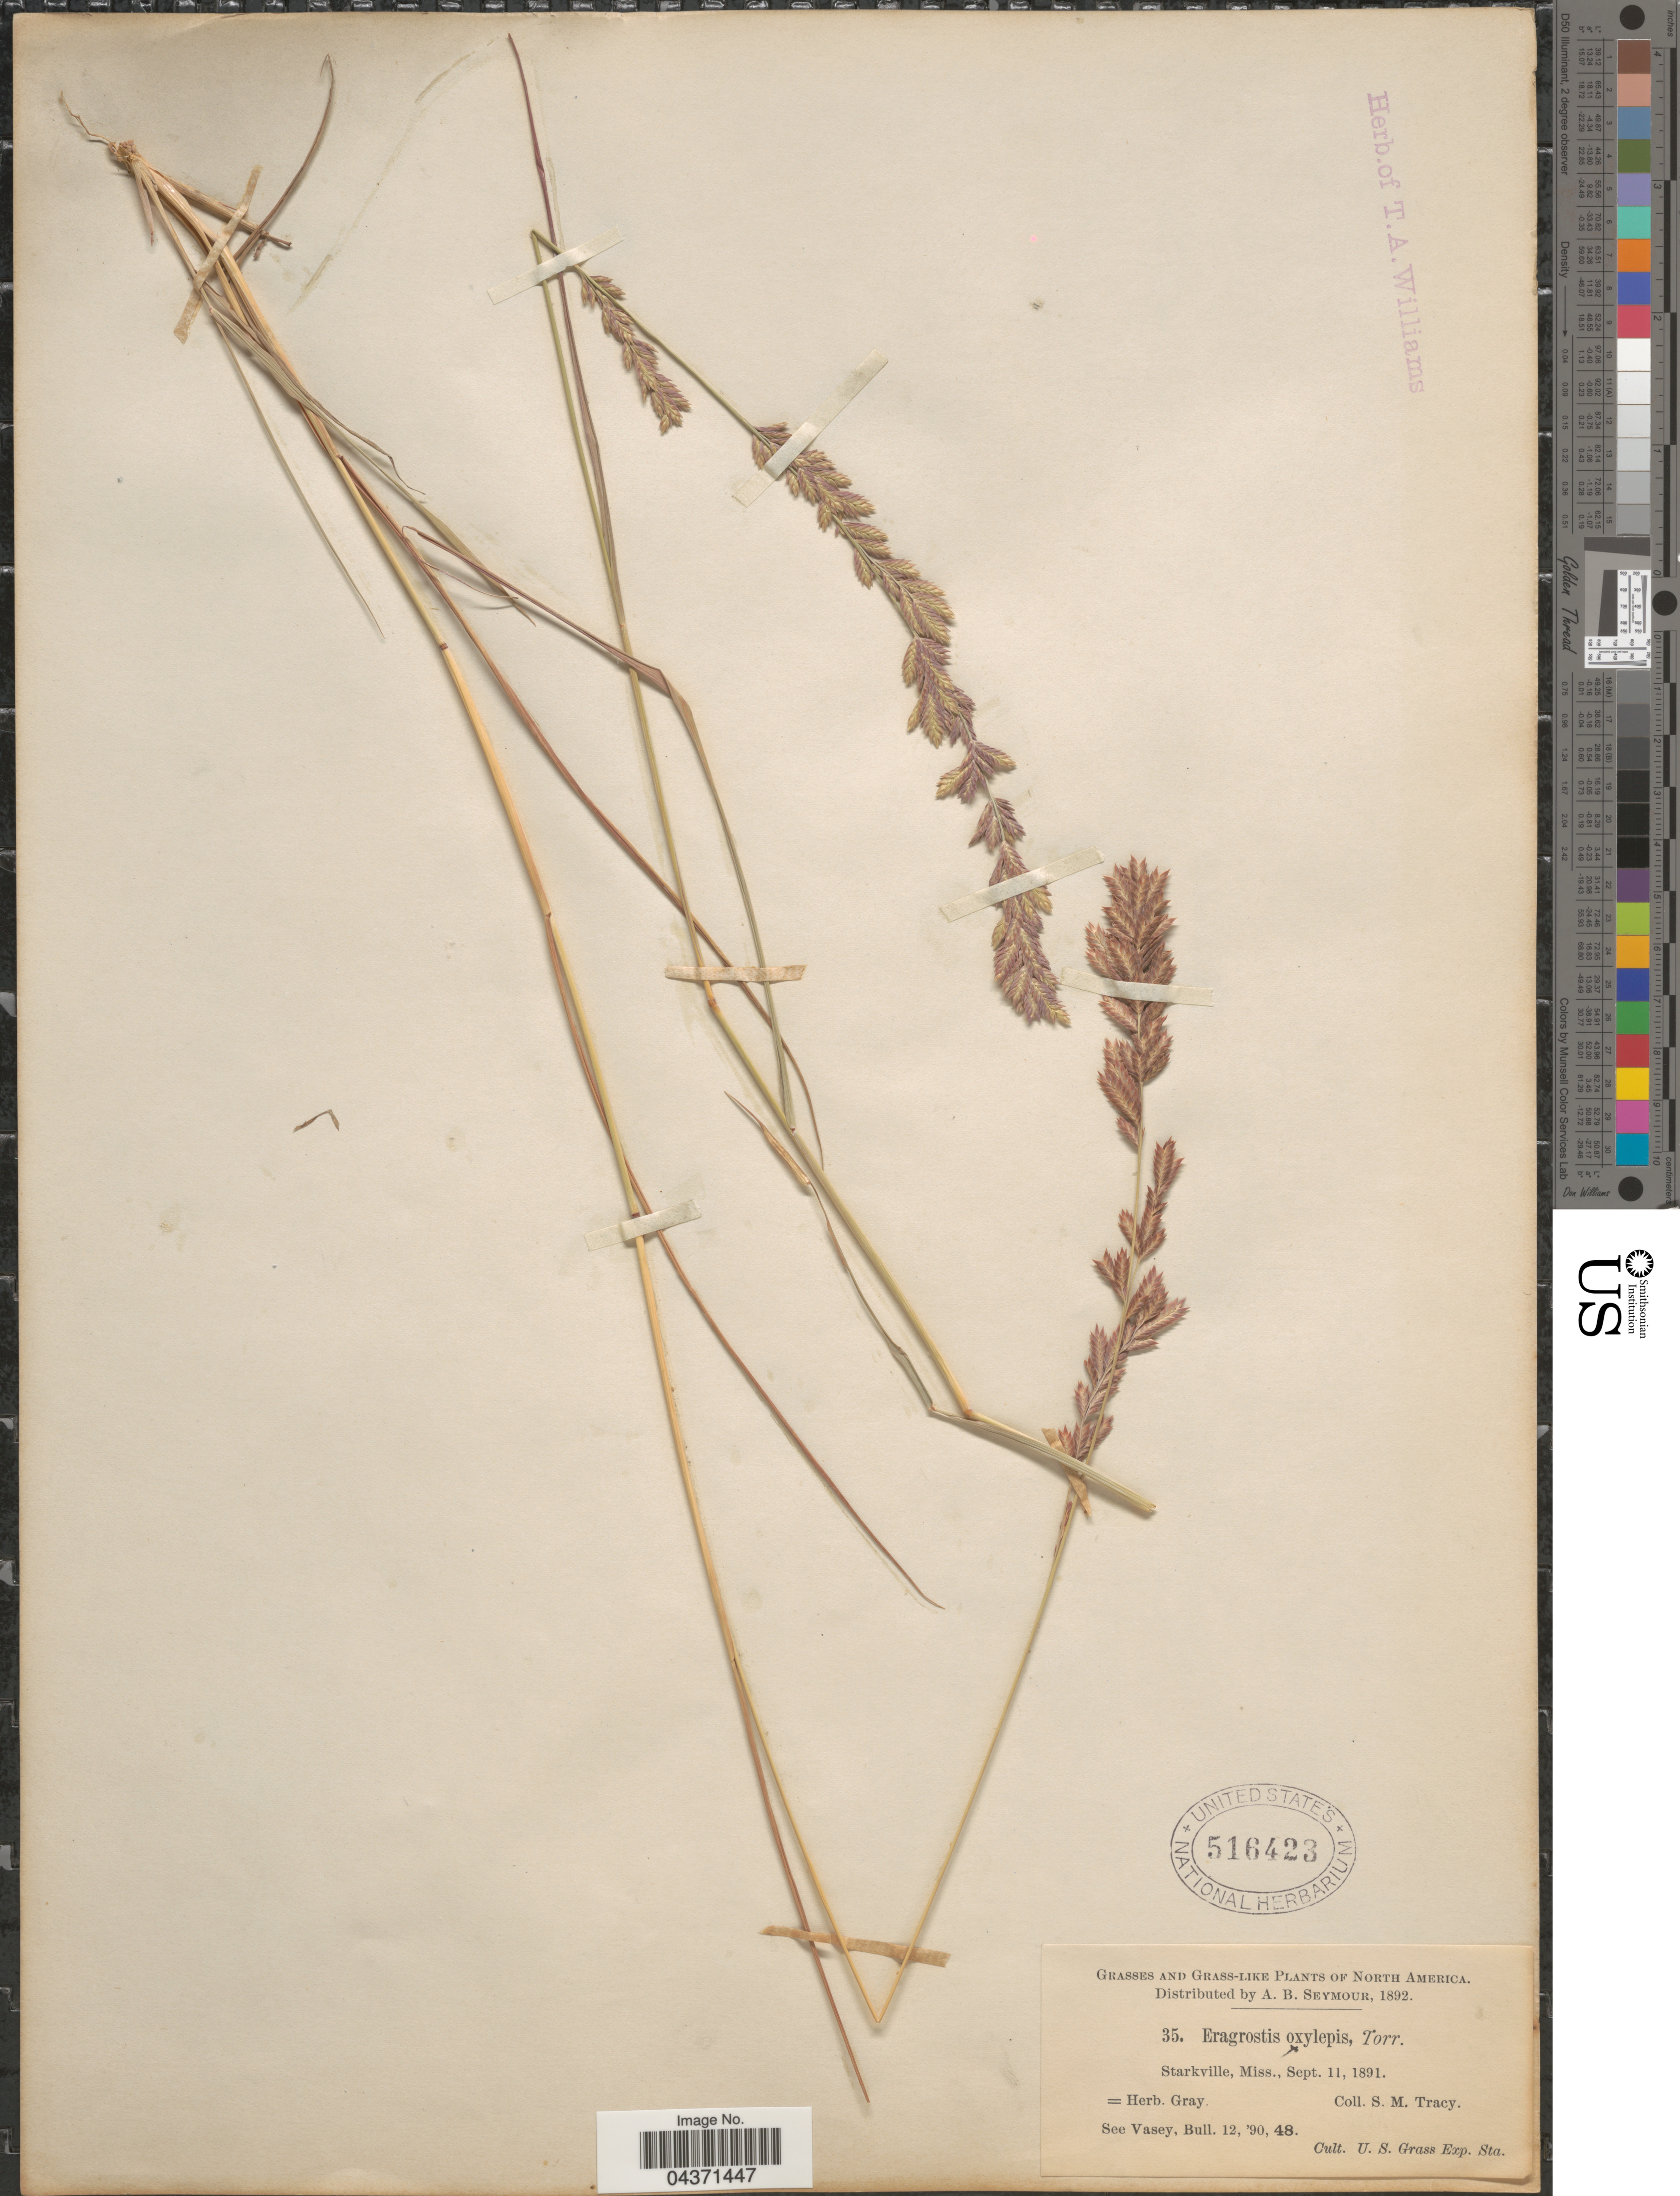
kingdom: Plantae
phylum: Tracheophyta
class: Liliopsida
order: Poales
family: Poaceae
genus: Eragrostis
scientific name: Eragrostis secundiflora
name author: J. Presl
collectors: S. M. Tracy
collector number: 35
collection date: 1891-09-11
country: United States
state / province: Mississippi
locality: Starkville.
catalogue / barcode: US 516423